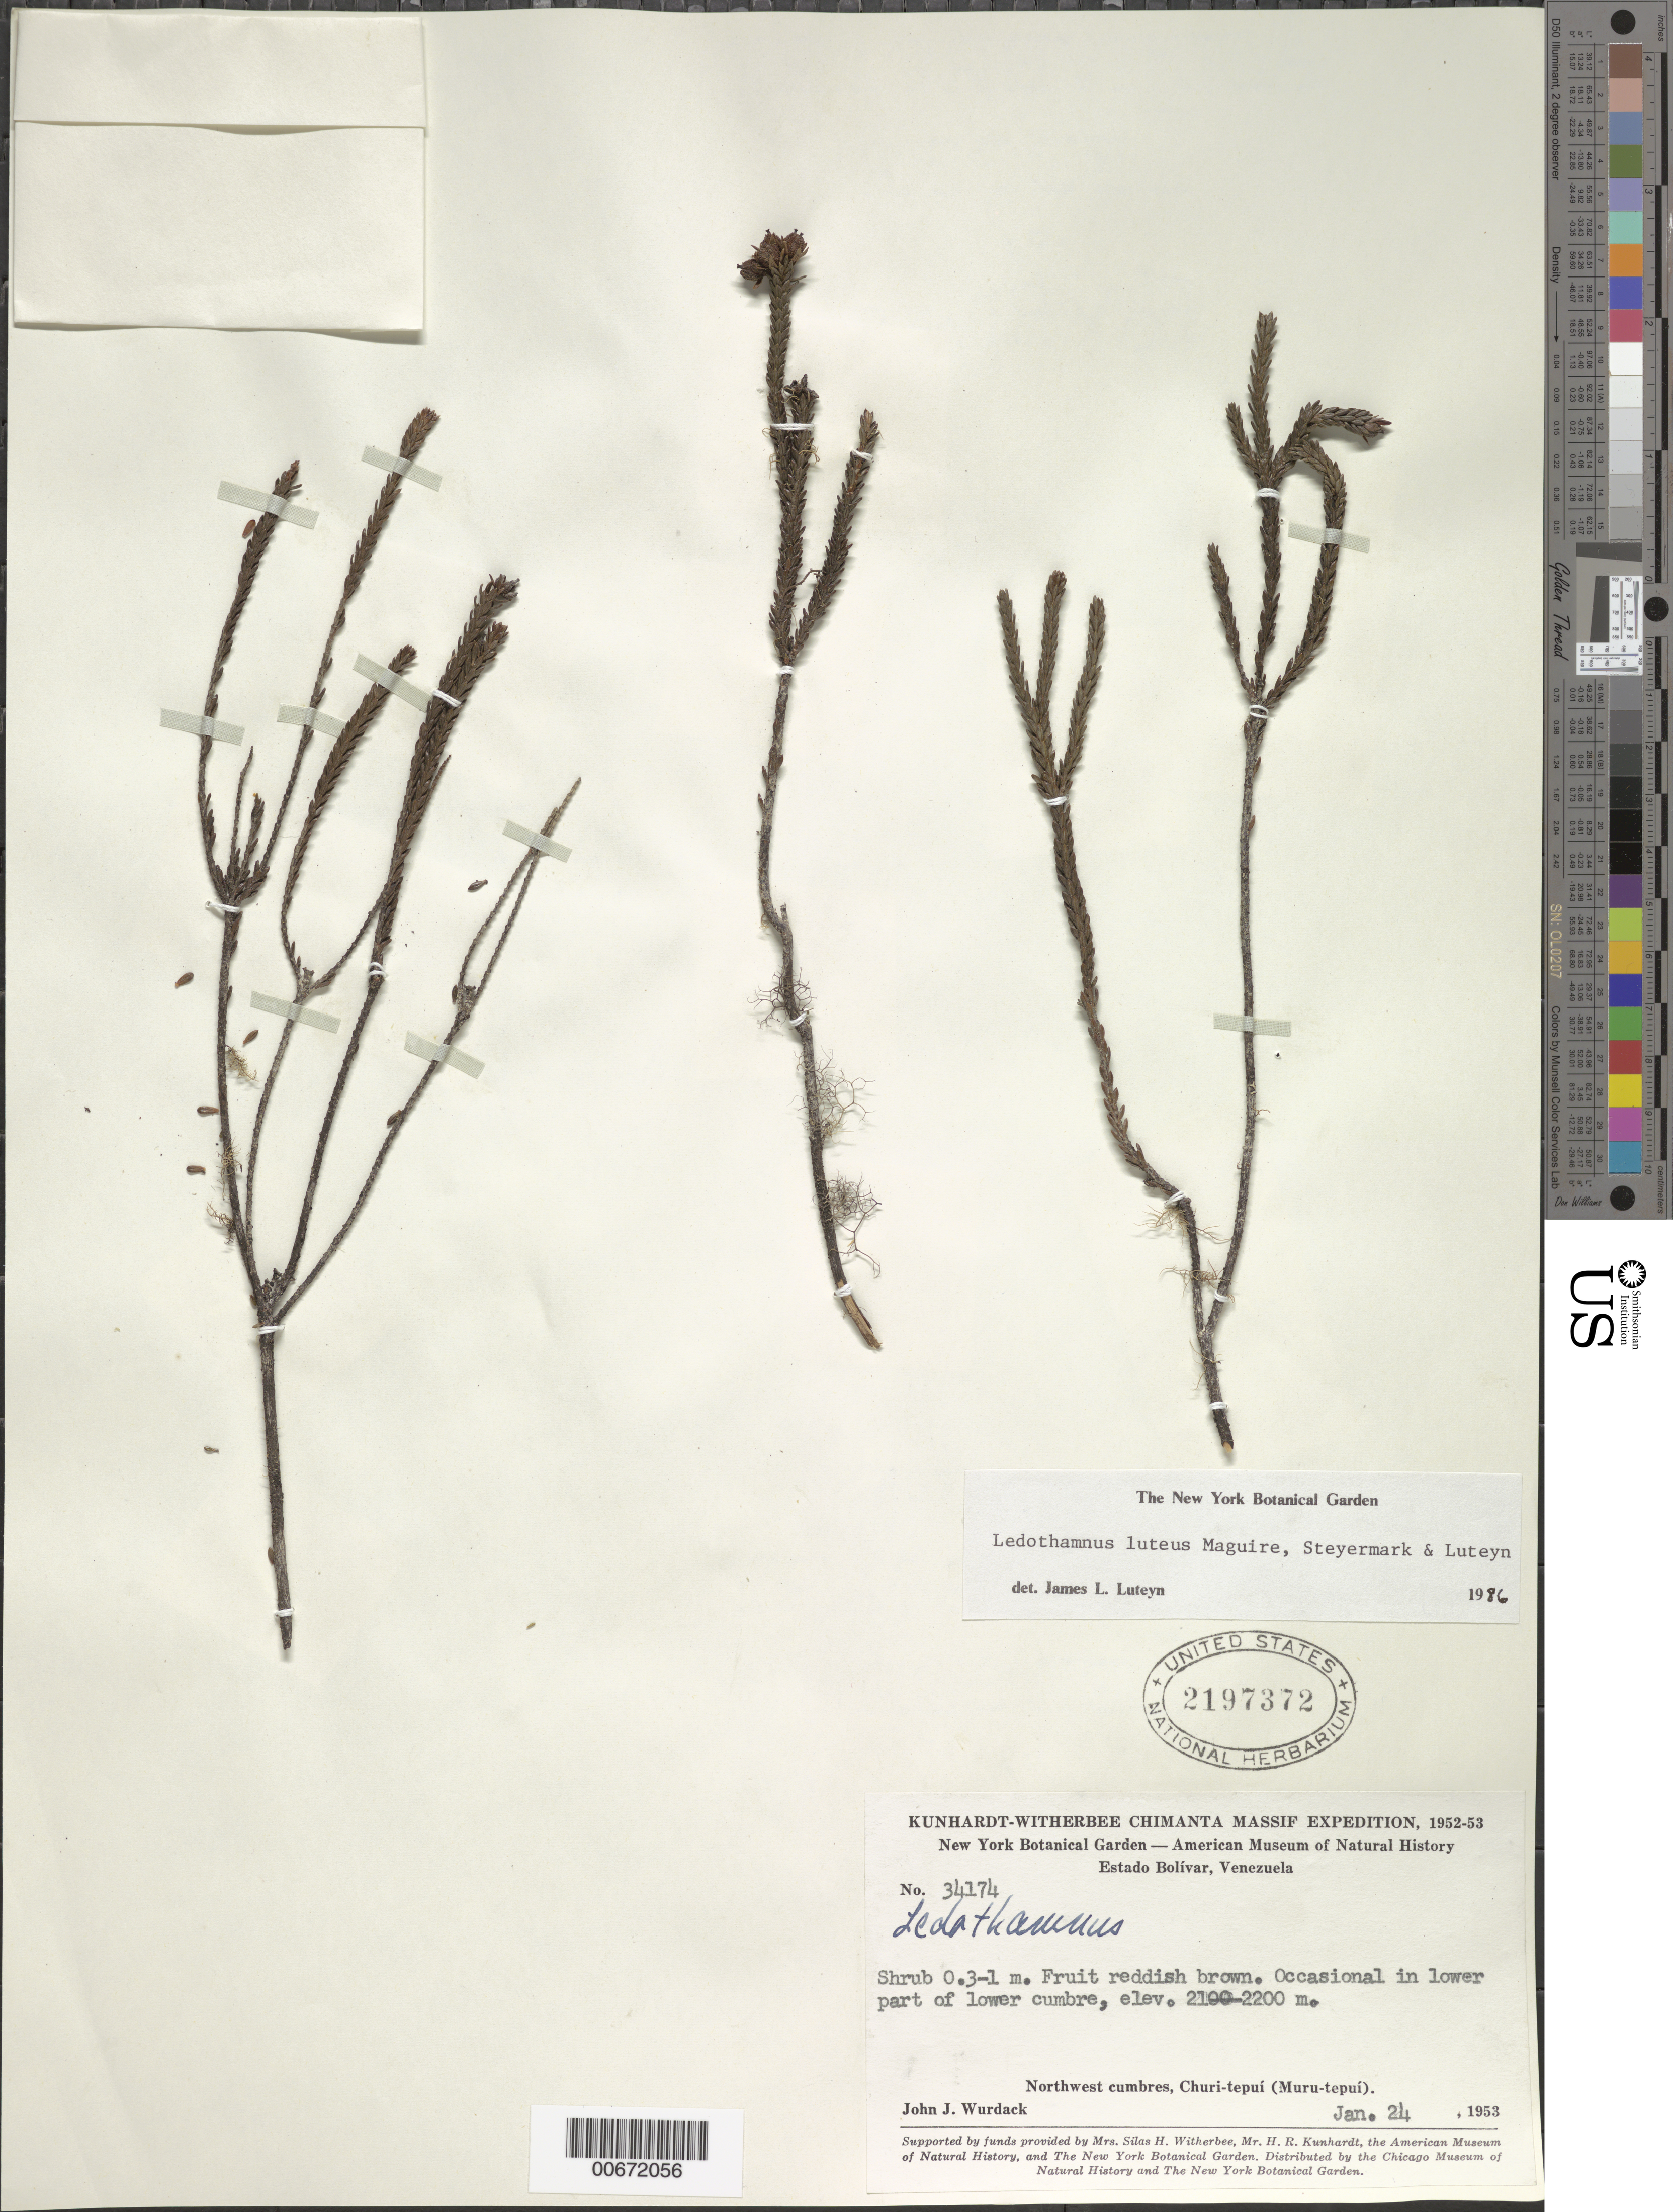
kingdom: Plantae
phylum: Tracheophyta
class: Magnoliopsida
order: Ericales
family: Ericaceae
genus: Ledothamnus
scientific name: Ledothamnus luteus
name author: Maguire et al.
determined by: Luteyn, J. L.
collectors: J. J. Wurdack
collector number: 34174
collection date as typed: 24-Jan-53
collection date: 1953-01-24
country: Venezuela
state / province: Bolívar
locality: Churi-tepuí (Muru-tepuí)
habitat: Lower cumbre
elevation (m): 2100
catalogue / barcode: US 2197372